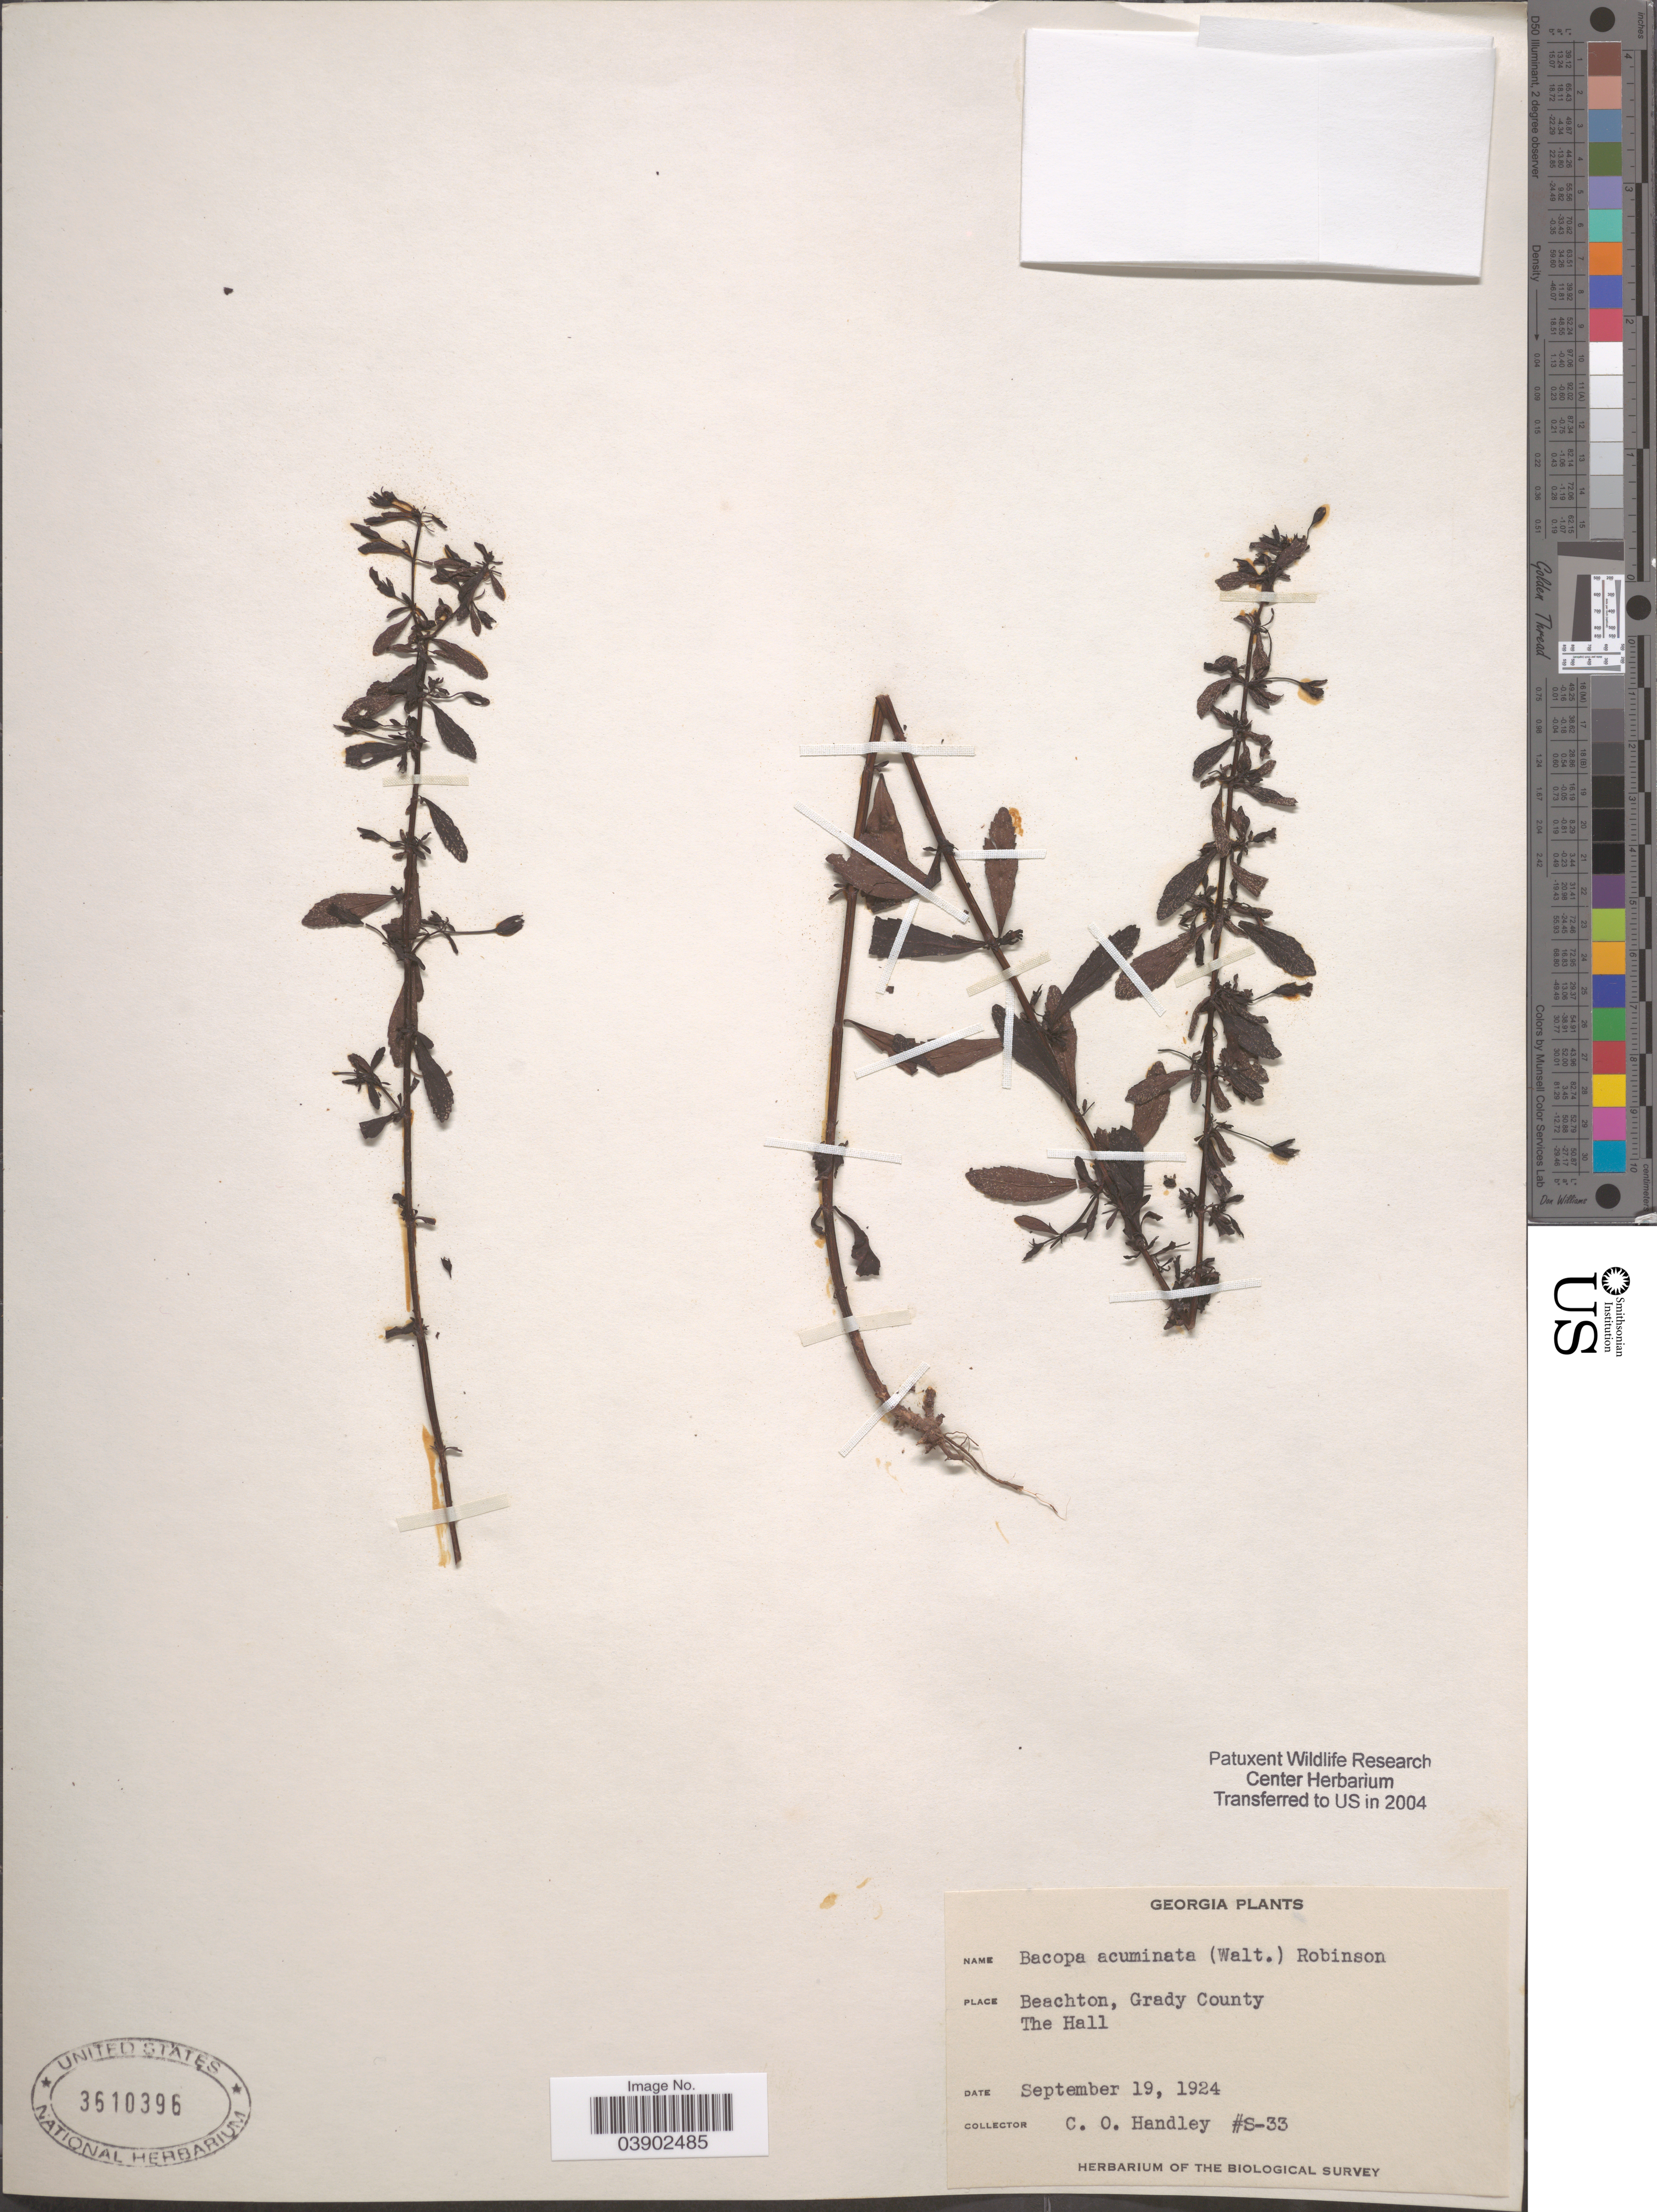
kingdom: Plantae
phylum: Tracheophyta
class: Magnoliopsida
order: Lamiales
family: Plantaginaceae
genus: Mecardonia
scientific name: Mecardonia acuminata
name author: (Walter) Small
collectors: C. O. Handley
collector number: S-33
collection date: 1924-09-19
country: United States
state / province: Georgia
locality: Beachton, Grady County. The Hell.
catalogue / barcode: US 3610396